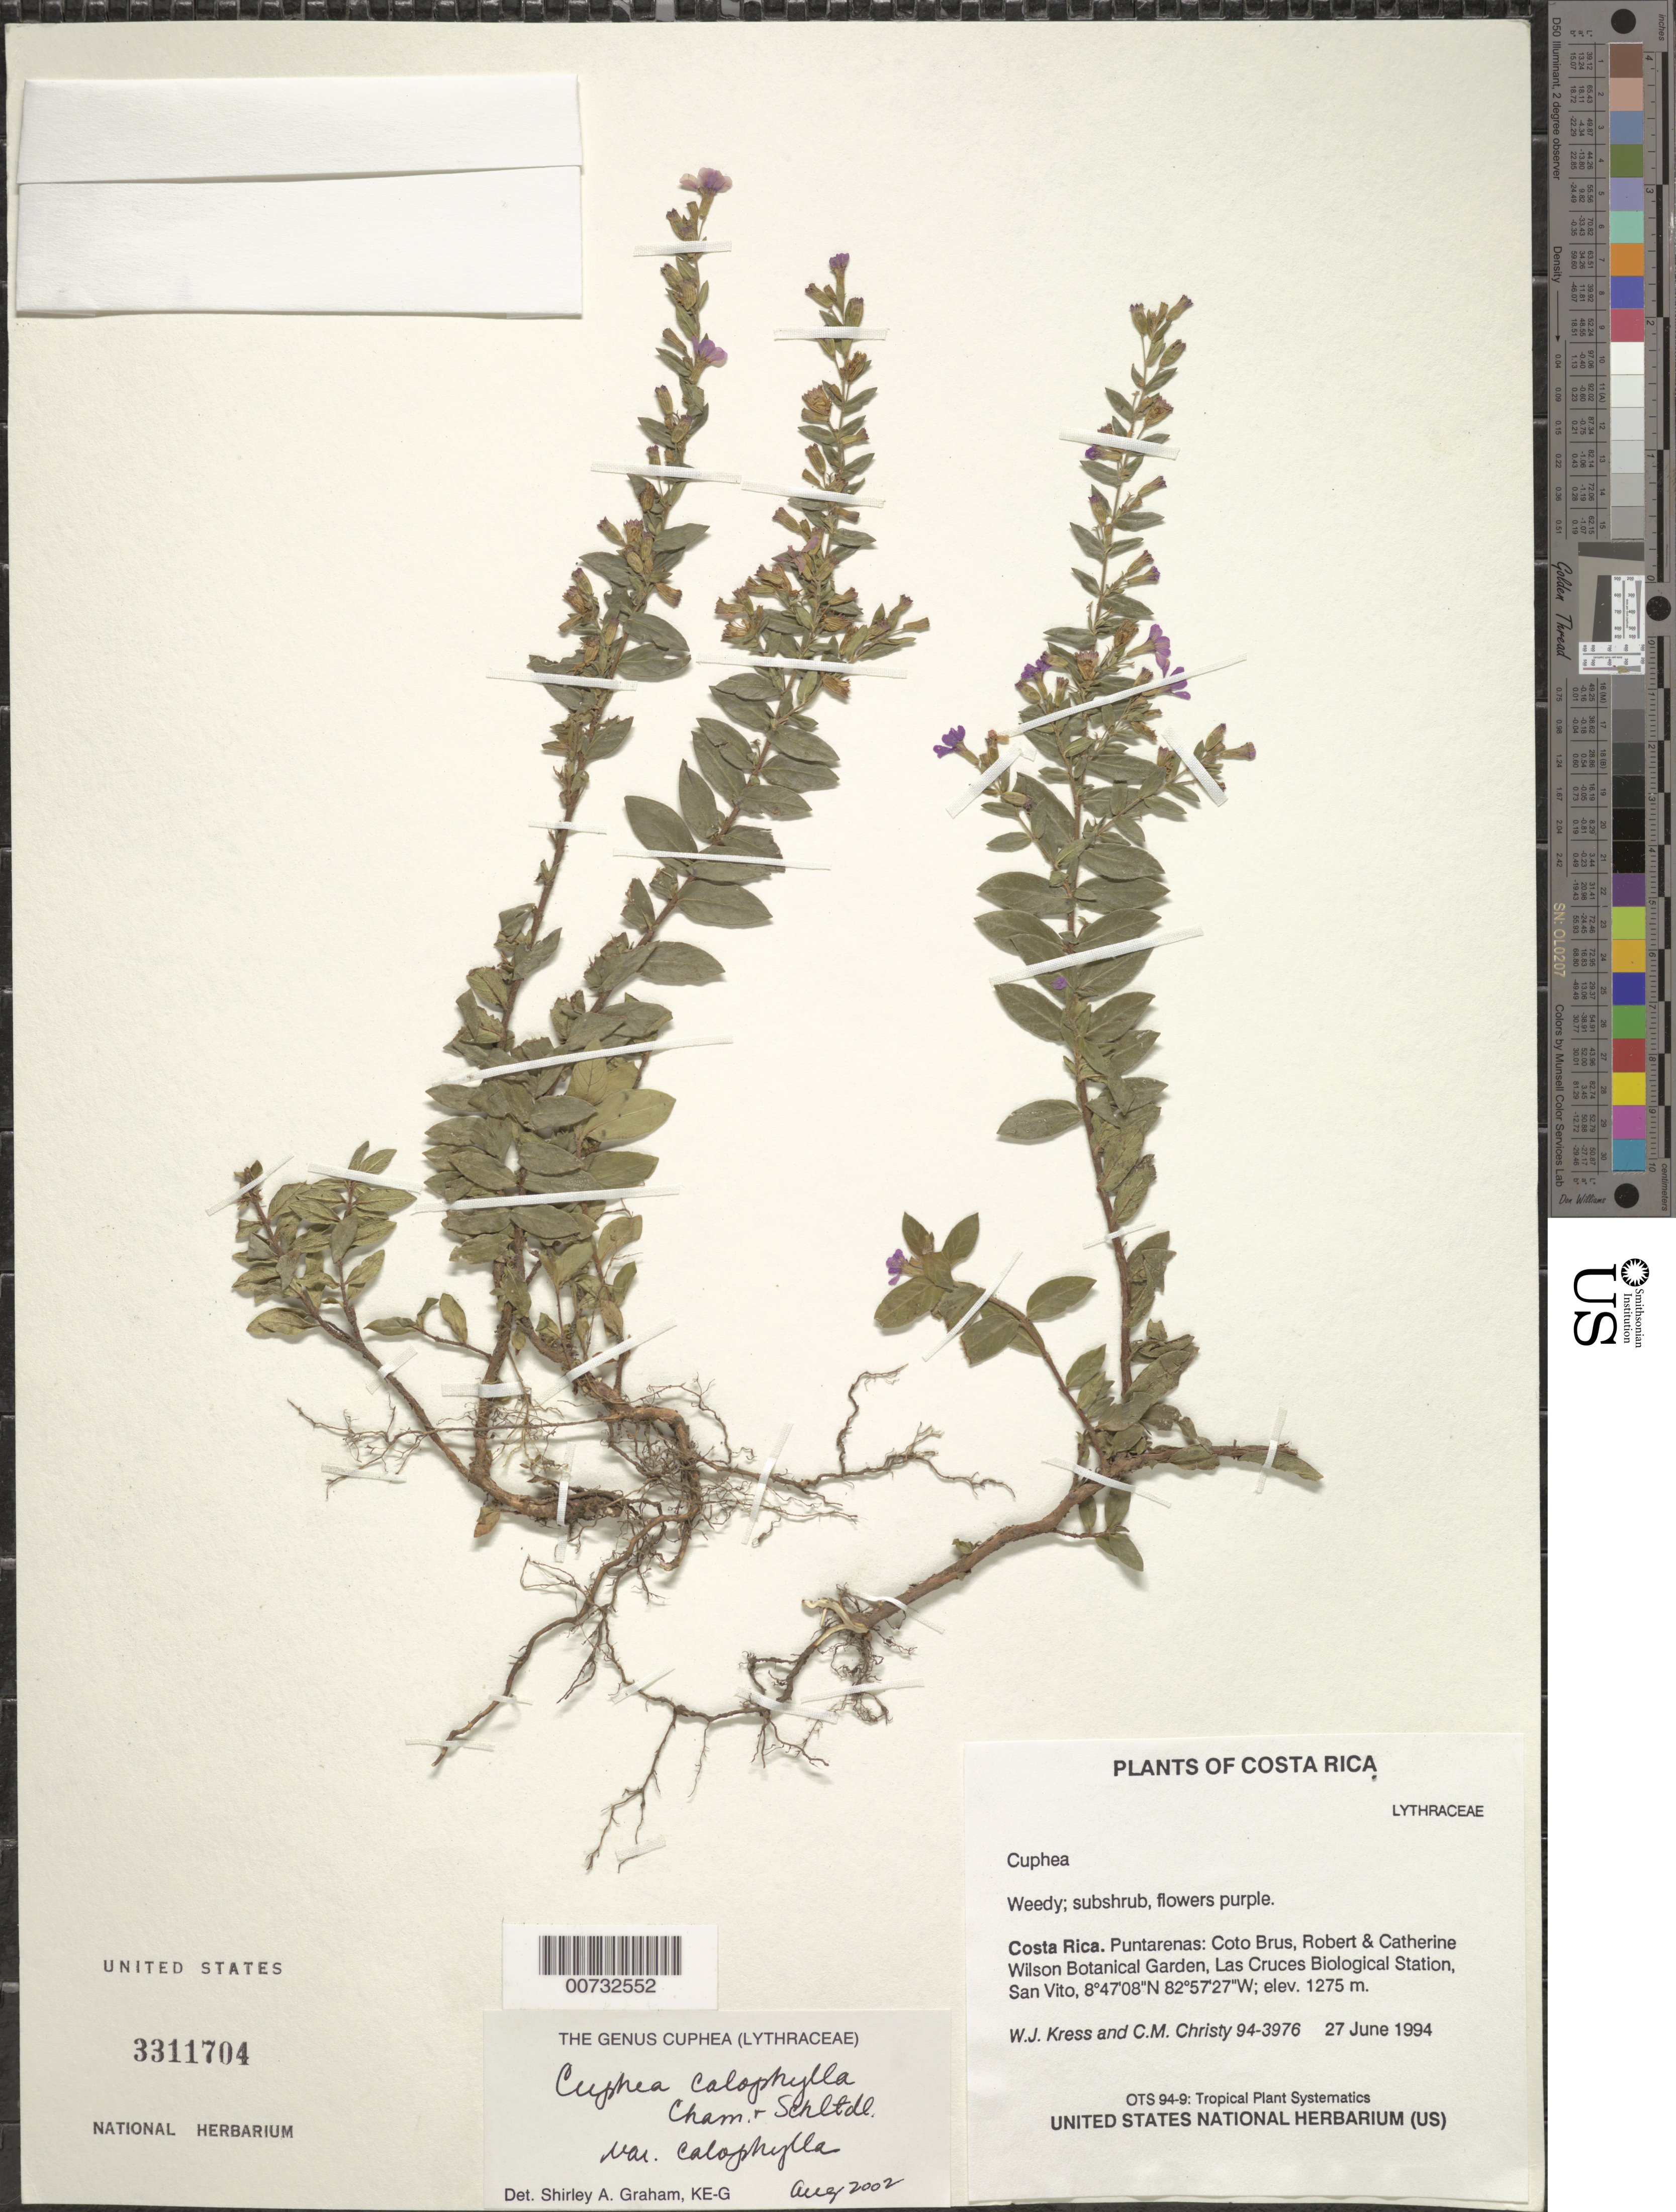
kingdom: Plantae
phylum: Tracheophyta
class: Magnoliopsida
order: Myrtales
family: Lythraceae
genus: Cuphea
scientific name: Cuphea calophylla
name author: Cham. & Schltdl.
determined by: Graham, Shirley Ann Tousch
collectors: W. J. Kress & C. M. Christy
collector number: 94-3976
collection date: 1994-06-27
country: Costa Rica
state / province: Puntarenas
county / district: Coto Brus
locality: Robert & Catherine Wilson Botanical Garden, Las Cruces Biological Station, San Vito.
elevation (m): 1275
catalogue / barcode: US 3311704